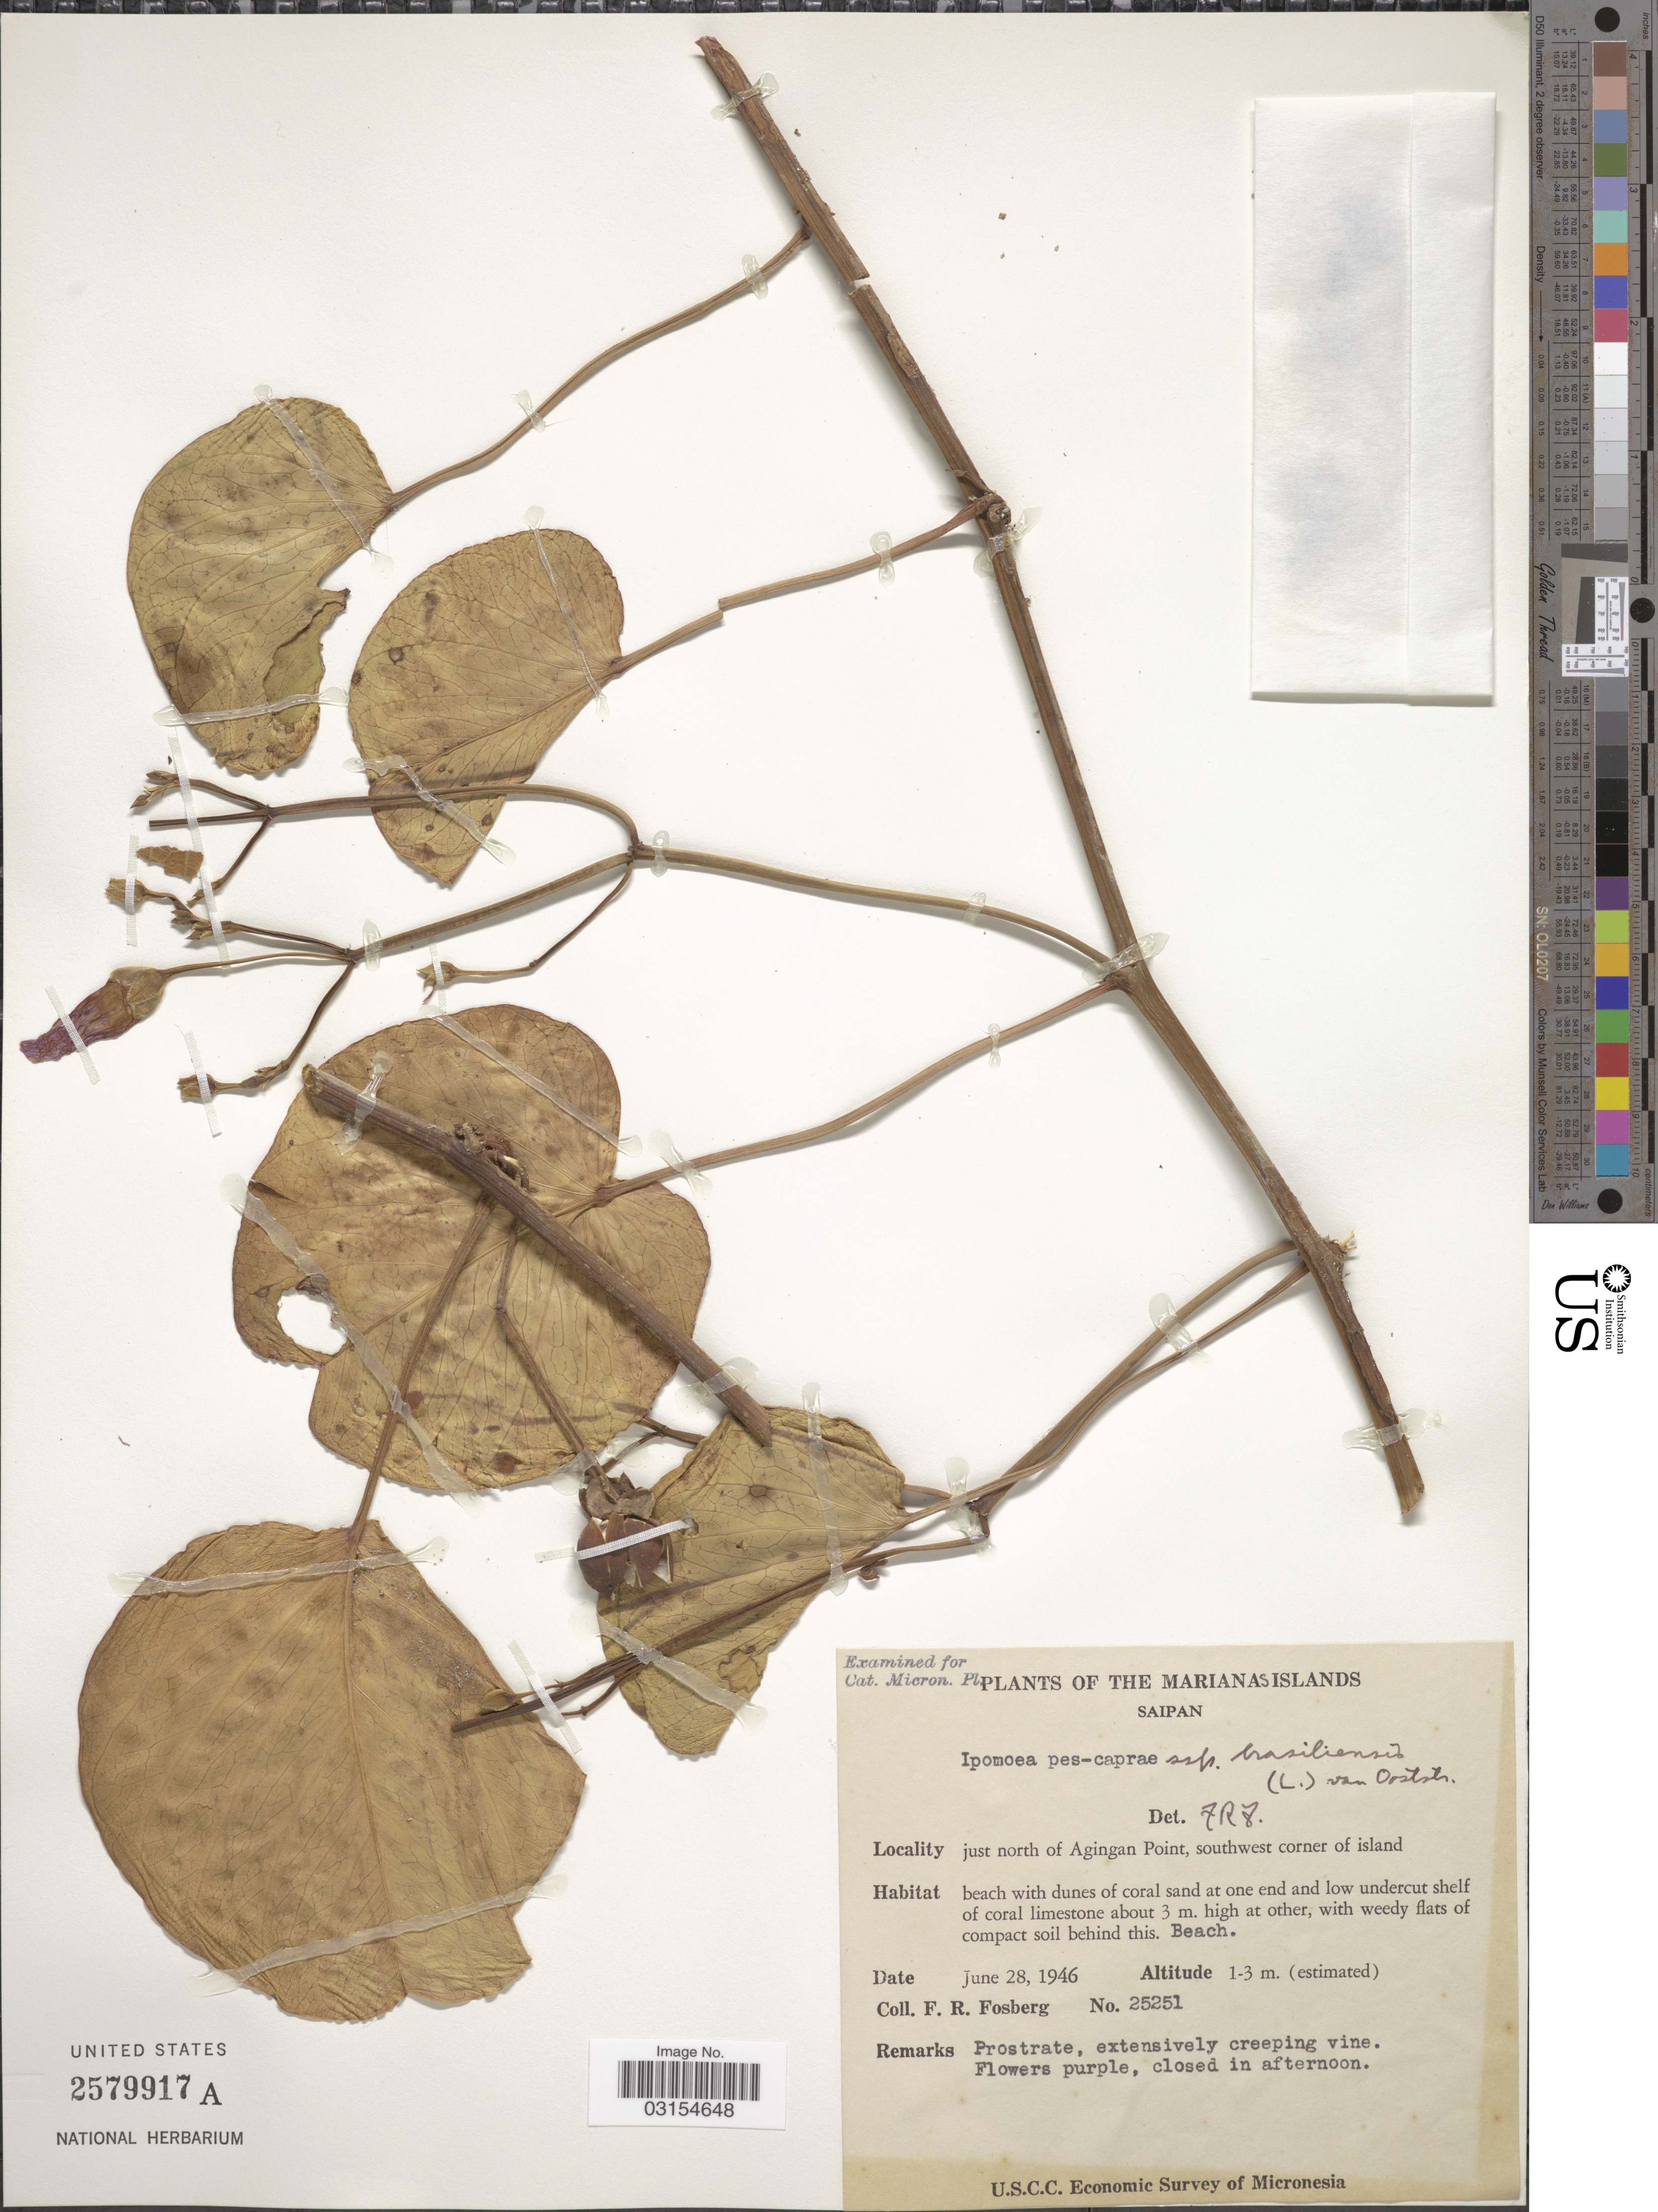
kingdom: Plantae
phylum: Tracheophyta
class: Magnoliopsida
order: Solanales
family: Convolvulaceae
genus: Ipomoea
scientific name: Ipomoea pes-caprae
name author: (L.) R. Br.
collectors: F. R. Fosberg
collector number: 25251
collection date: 1946-06-28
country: Northern Mariana Islands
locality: The Marianas Islands, Saipan, just north of Agingan Point, southwest corner of island.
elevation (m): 1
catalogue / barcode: US 2579917A